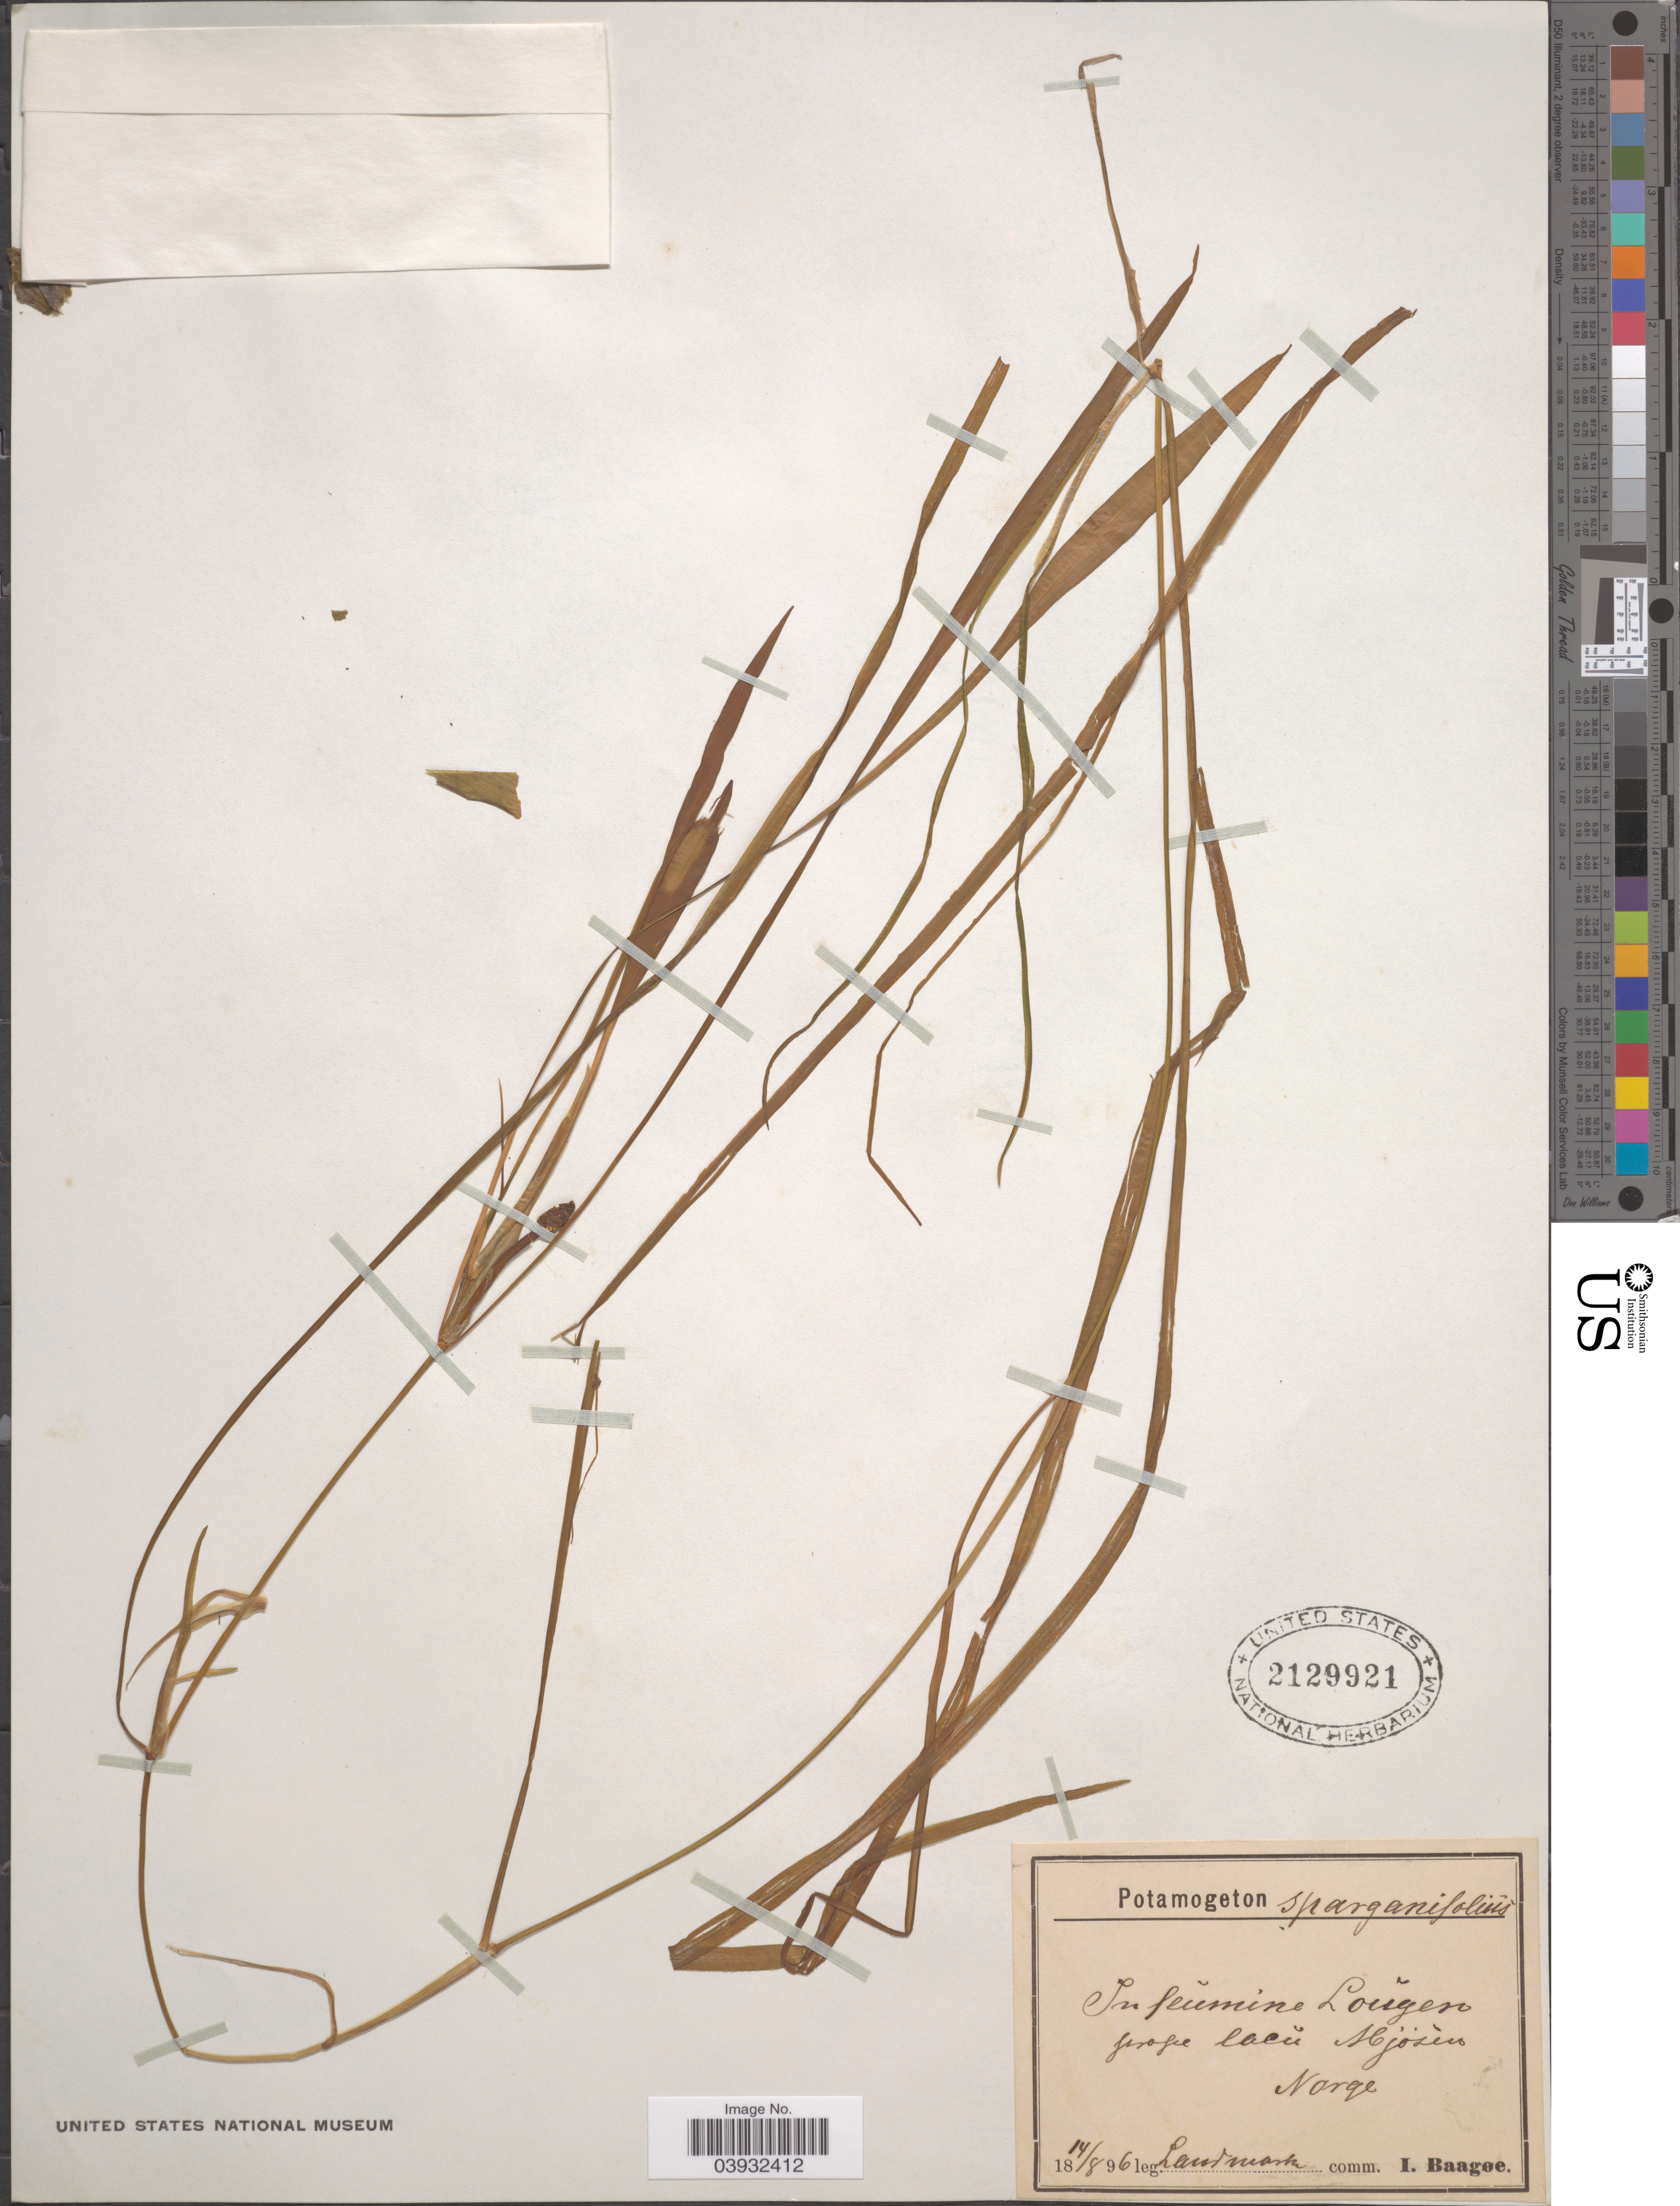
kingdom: Plantae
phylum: Tracheophyta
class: Liliopsida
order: Alismatales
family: Potamogetonaceae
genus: Potamogeton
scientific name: Potamogeton sparganiifolius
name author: Bab.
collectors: Landmark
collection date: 1896-08-14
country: Norway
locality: In fleũmine Loũgen prope lacŭ Hjosen. Norge.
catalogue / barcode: US 2129921